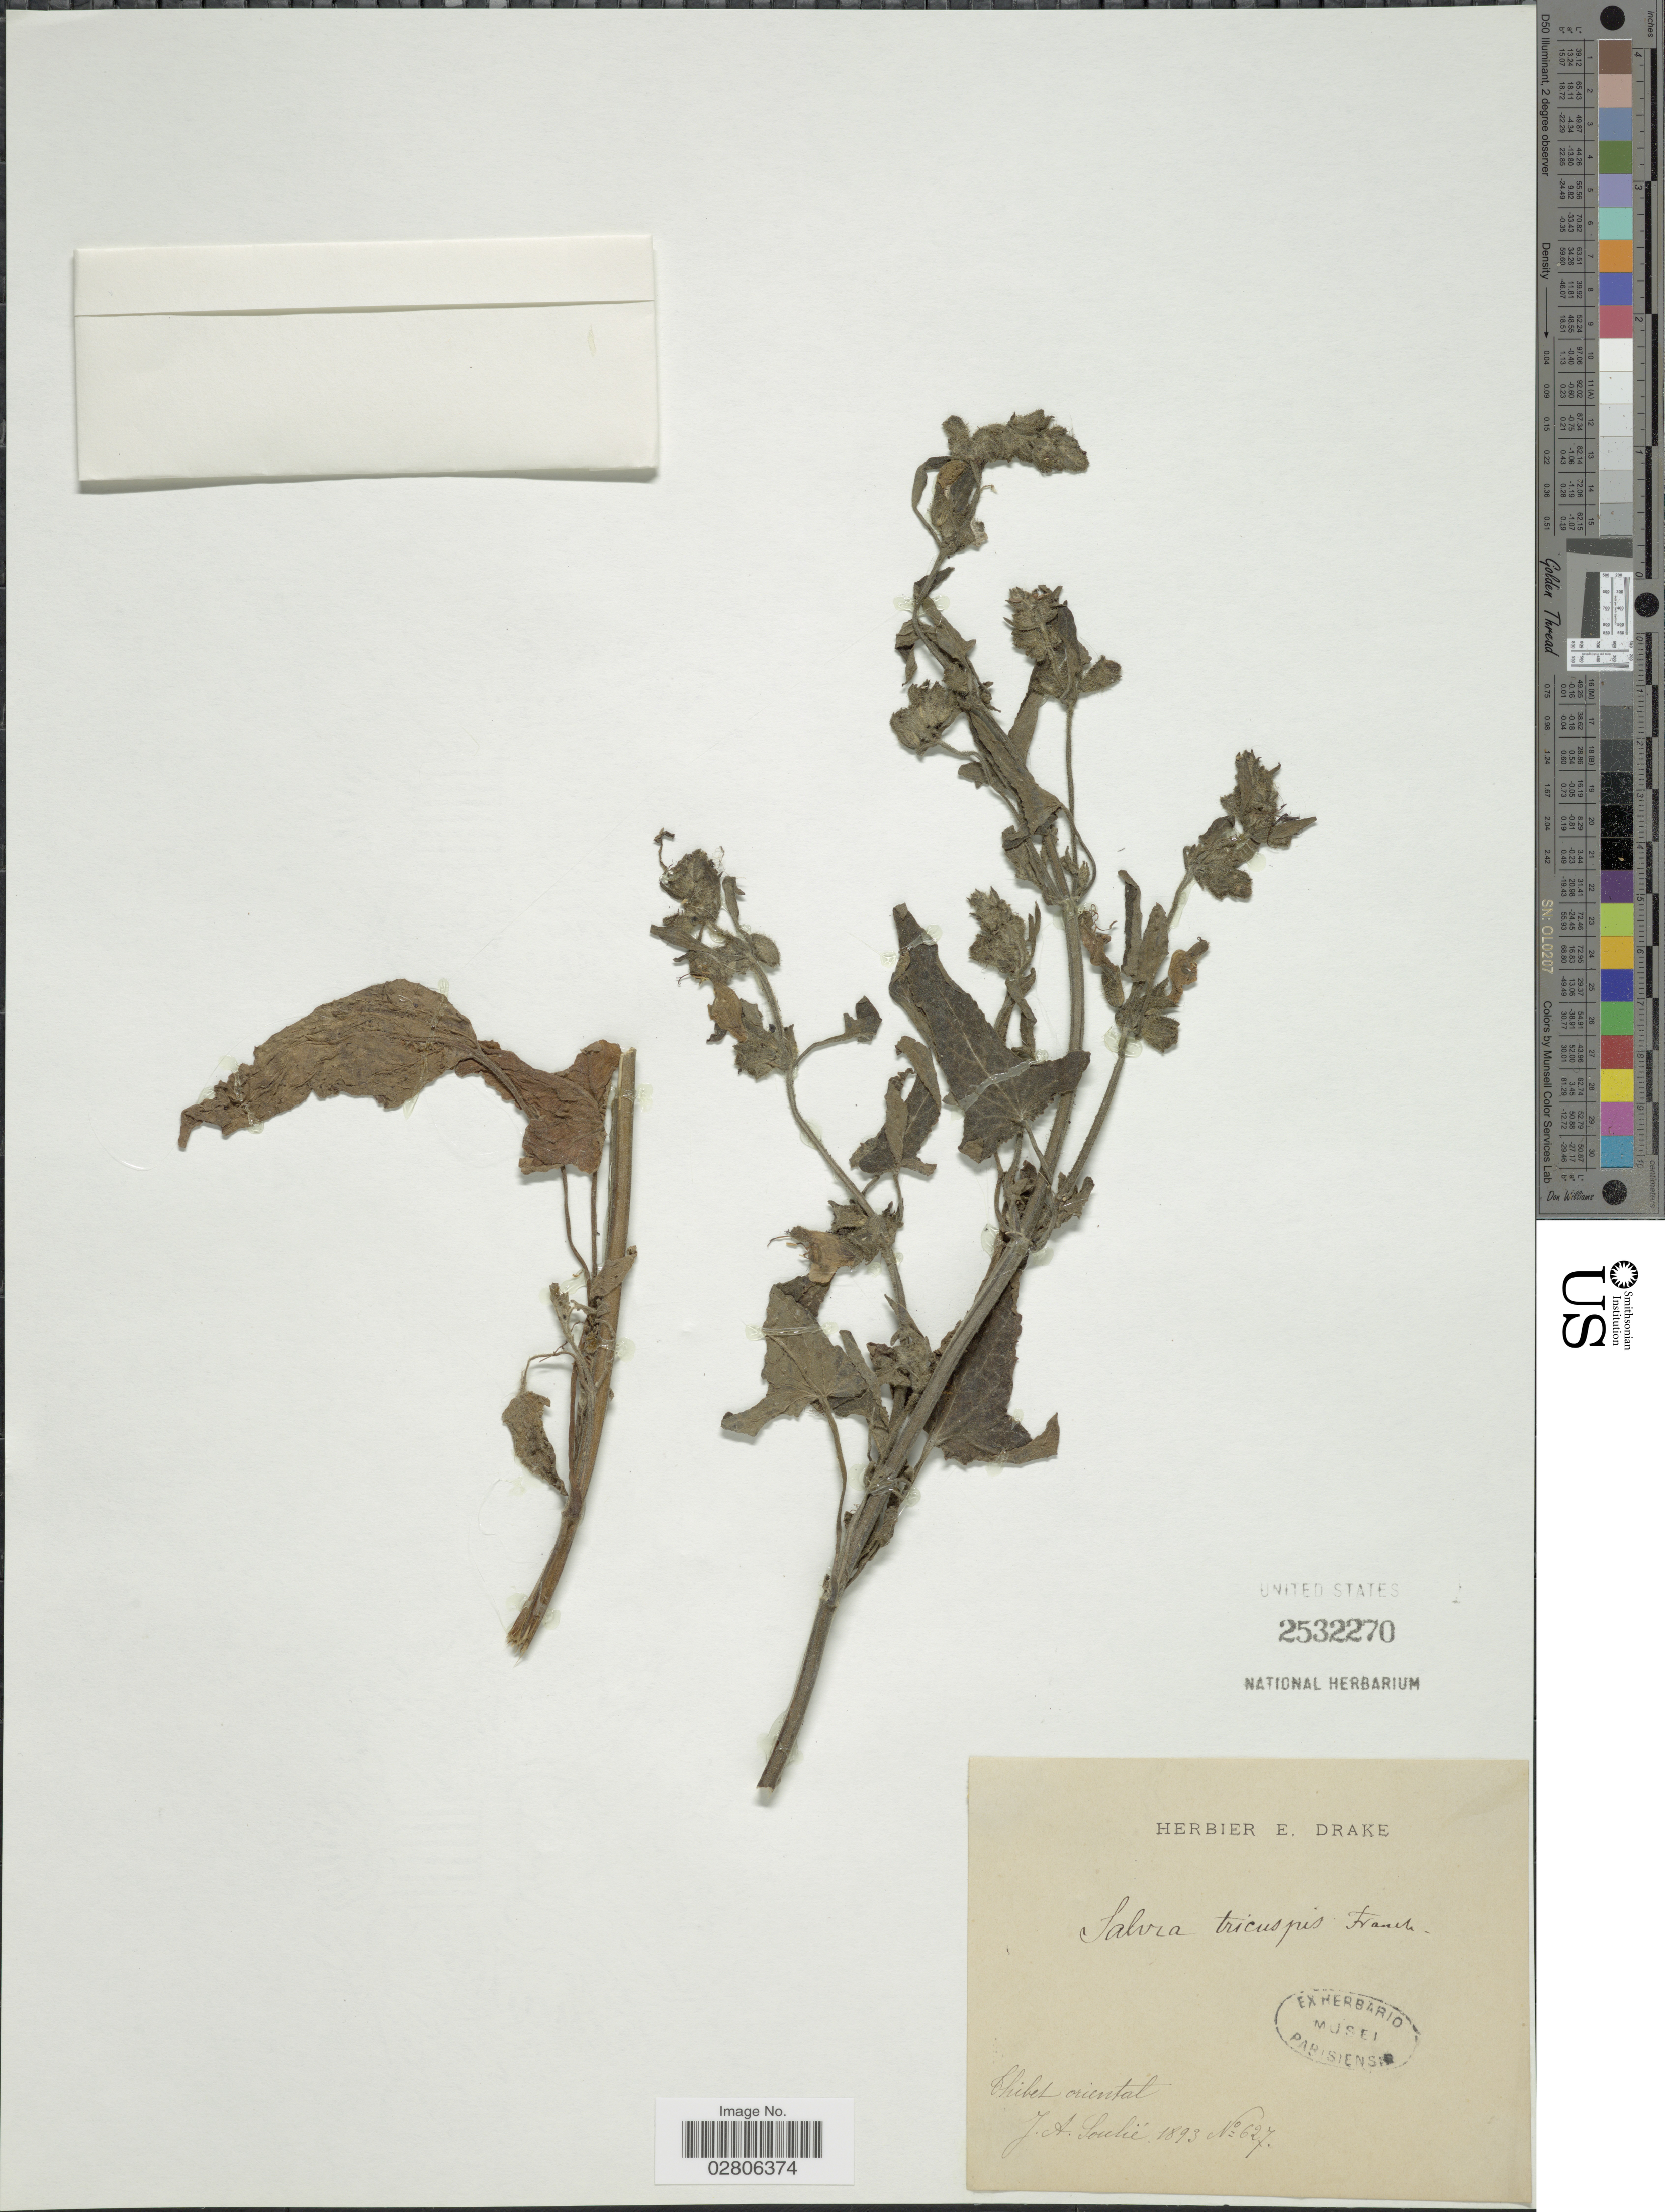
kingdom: Plantae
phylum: Tracheophyta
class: Magnoliopsida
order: Lamiales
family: Lamiaceae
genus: Salvia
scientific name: Salvia tricuspis Epling, nom. illeg.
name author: Epling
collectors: J. Soulié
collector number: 627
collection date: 1893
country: China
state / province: Xizang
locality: Thibet oriental.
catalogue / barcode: US 2532270